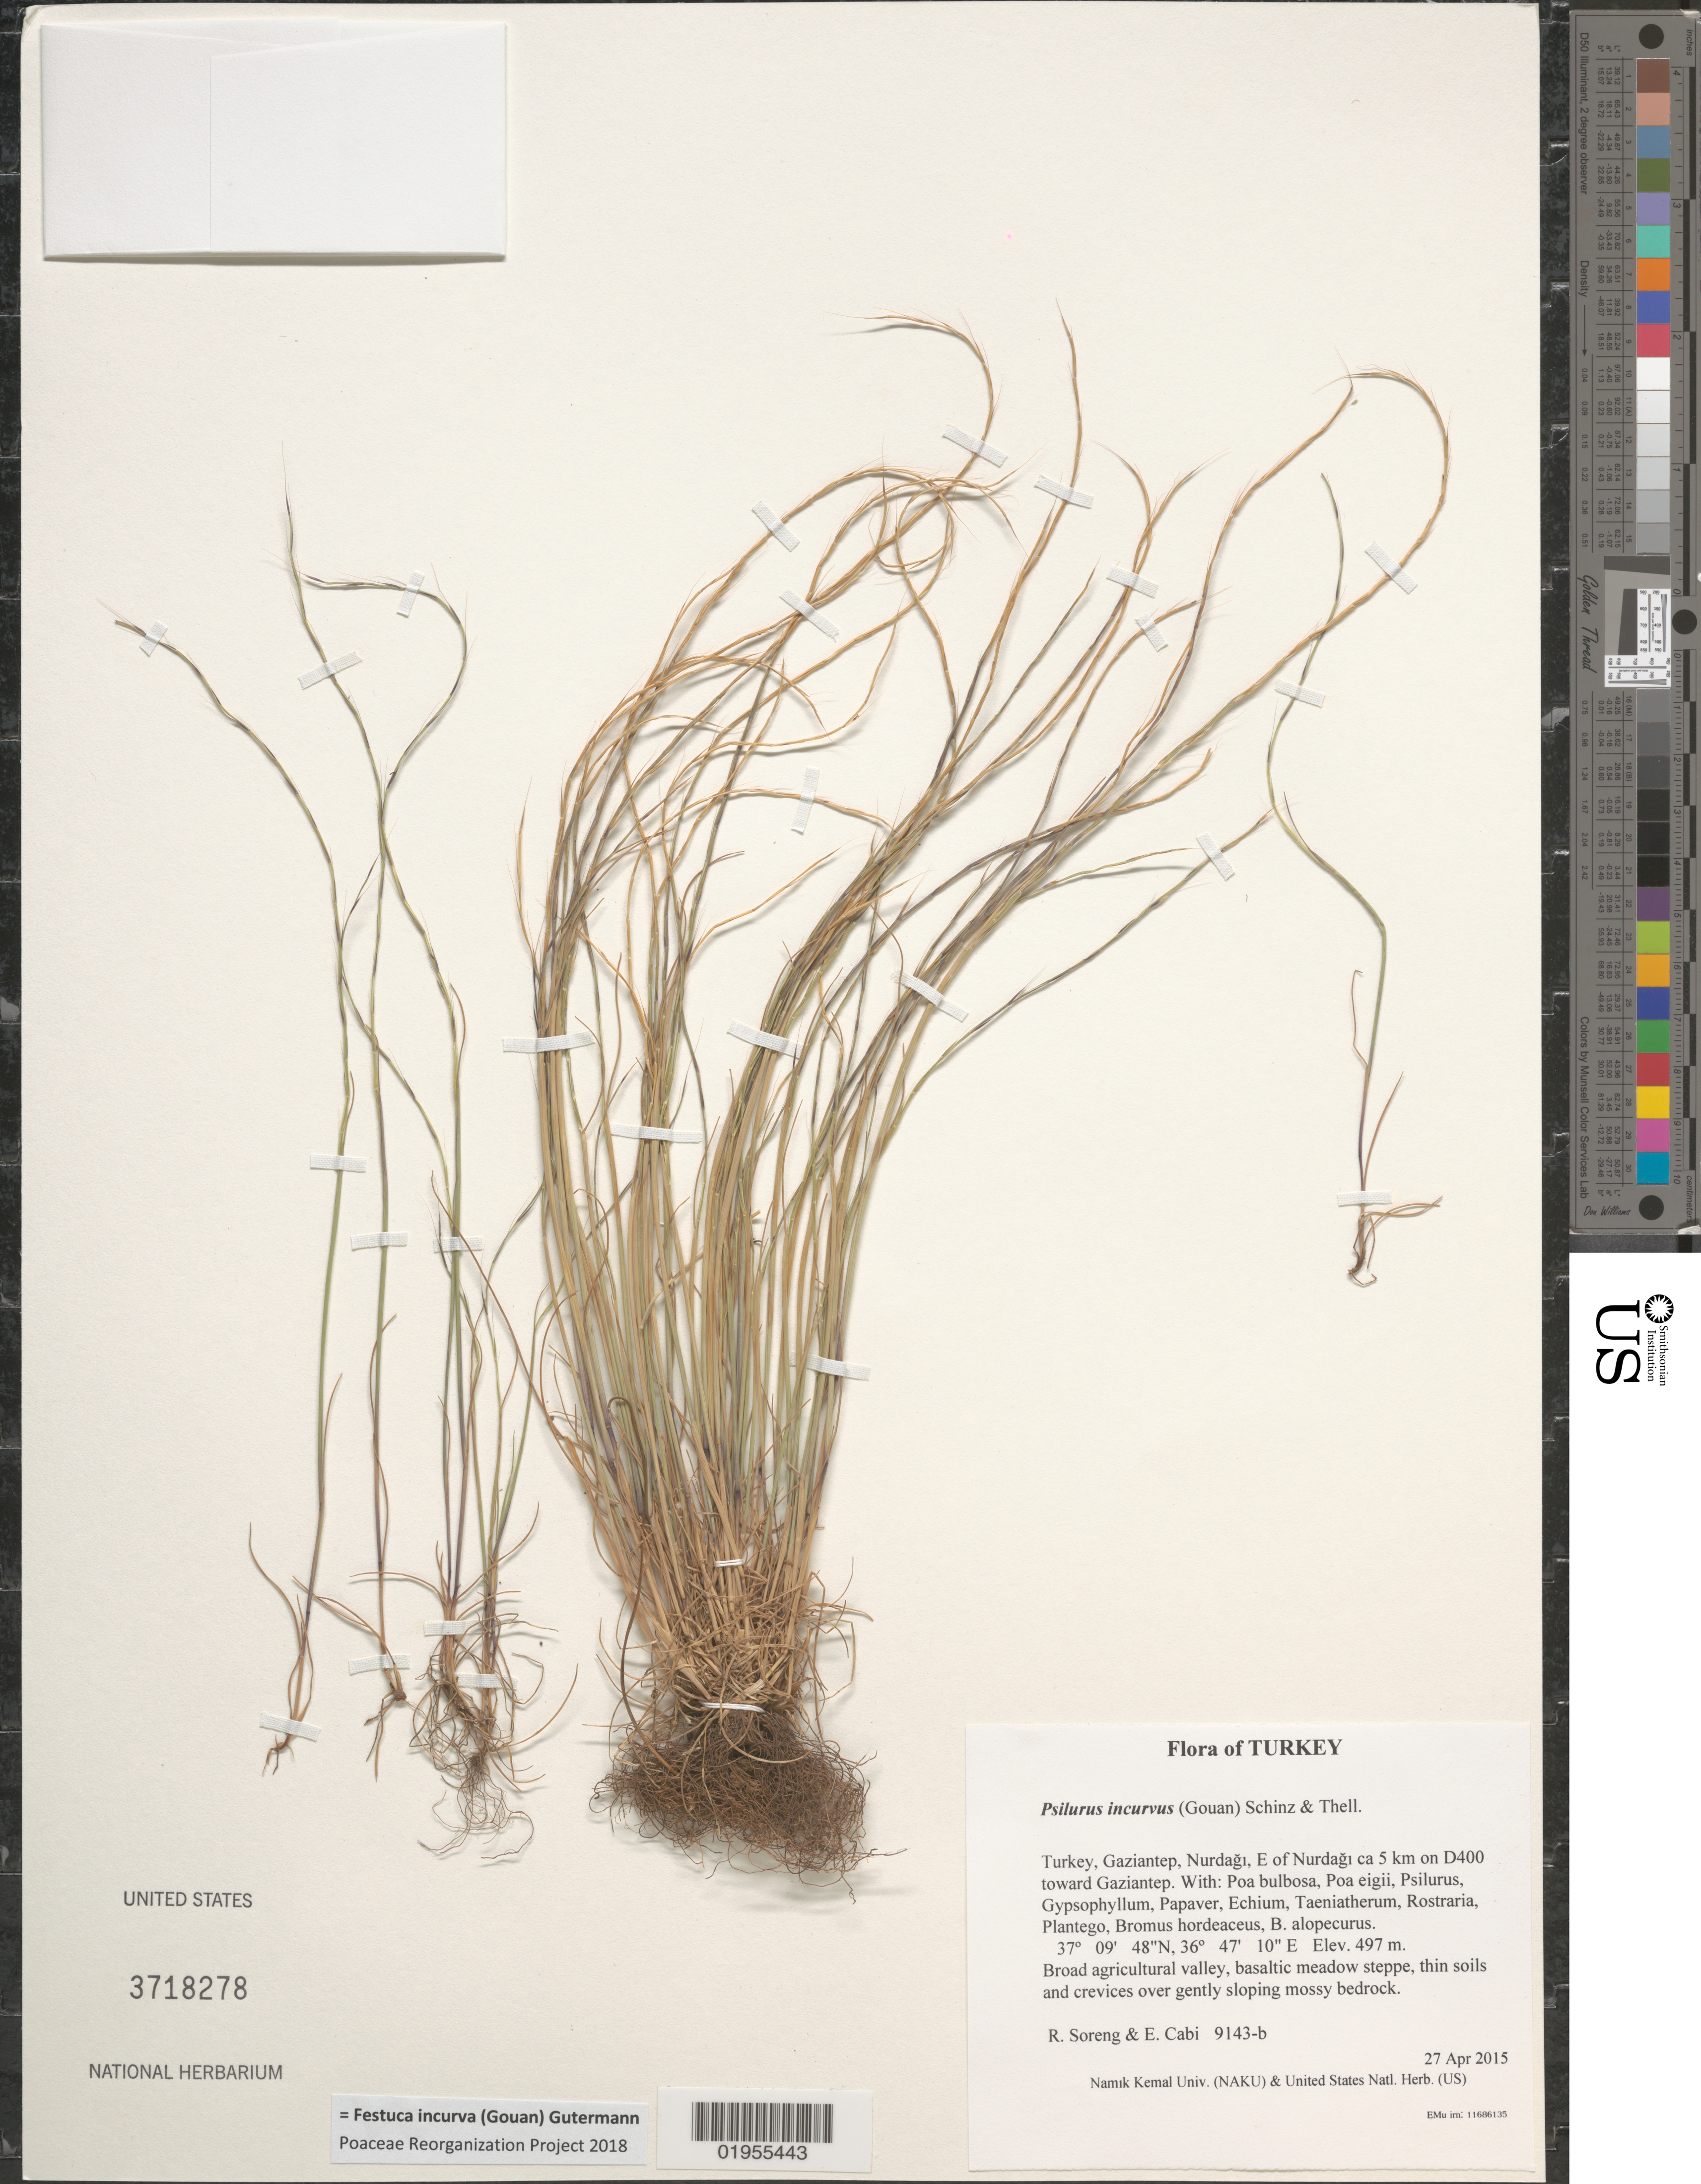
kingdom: Plantae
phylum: Tracheophyta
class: Liliopsida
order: Poales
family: Poaceae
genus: Festuca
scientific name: Festuca incurva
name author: (Gouan) Gutermann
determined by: Poaceae Reorganization Project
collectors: R. J. Soreng & E. Cabi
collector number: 9143-b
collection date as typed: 2015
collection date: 2015-04-27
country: Turkey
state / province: Gaziantep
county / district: Nurdagi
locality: E of Nurdagi ca 5 km on E90 toward Gaziantep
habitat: Broad agricultural valley, basaltic meadow steppe, thin soils and crevices over gently sloping mossy bedrock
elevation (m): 497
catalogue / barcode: US 3718278